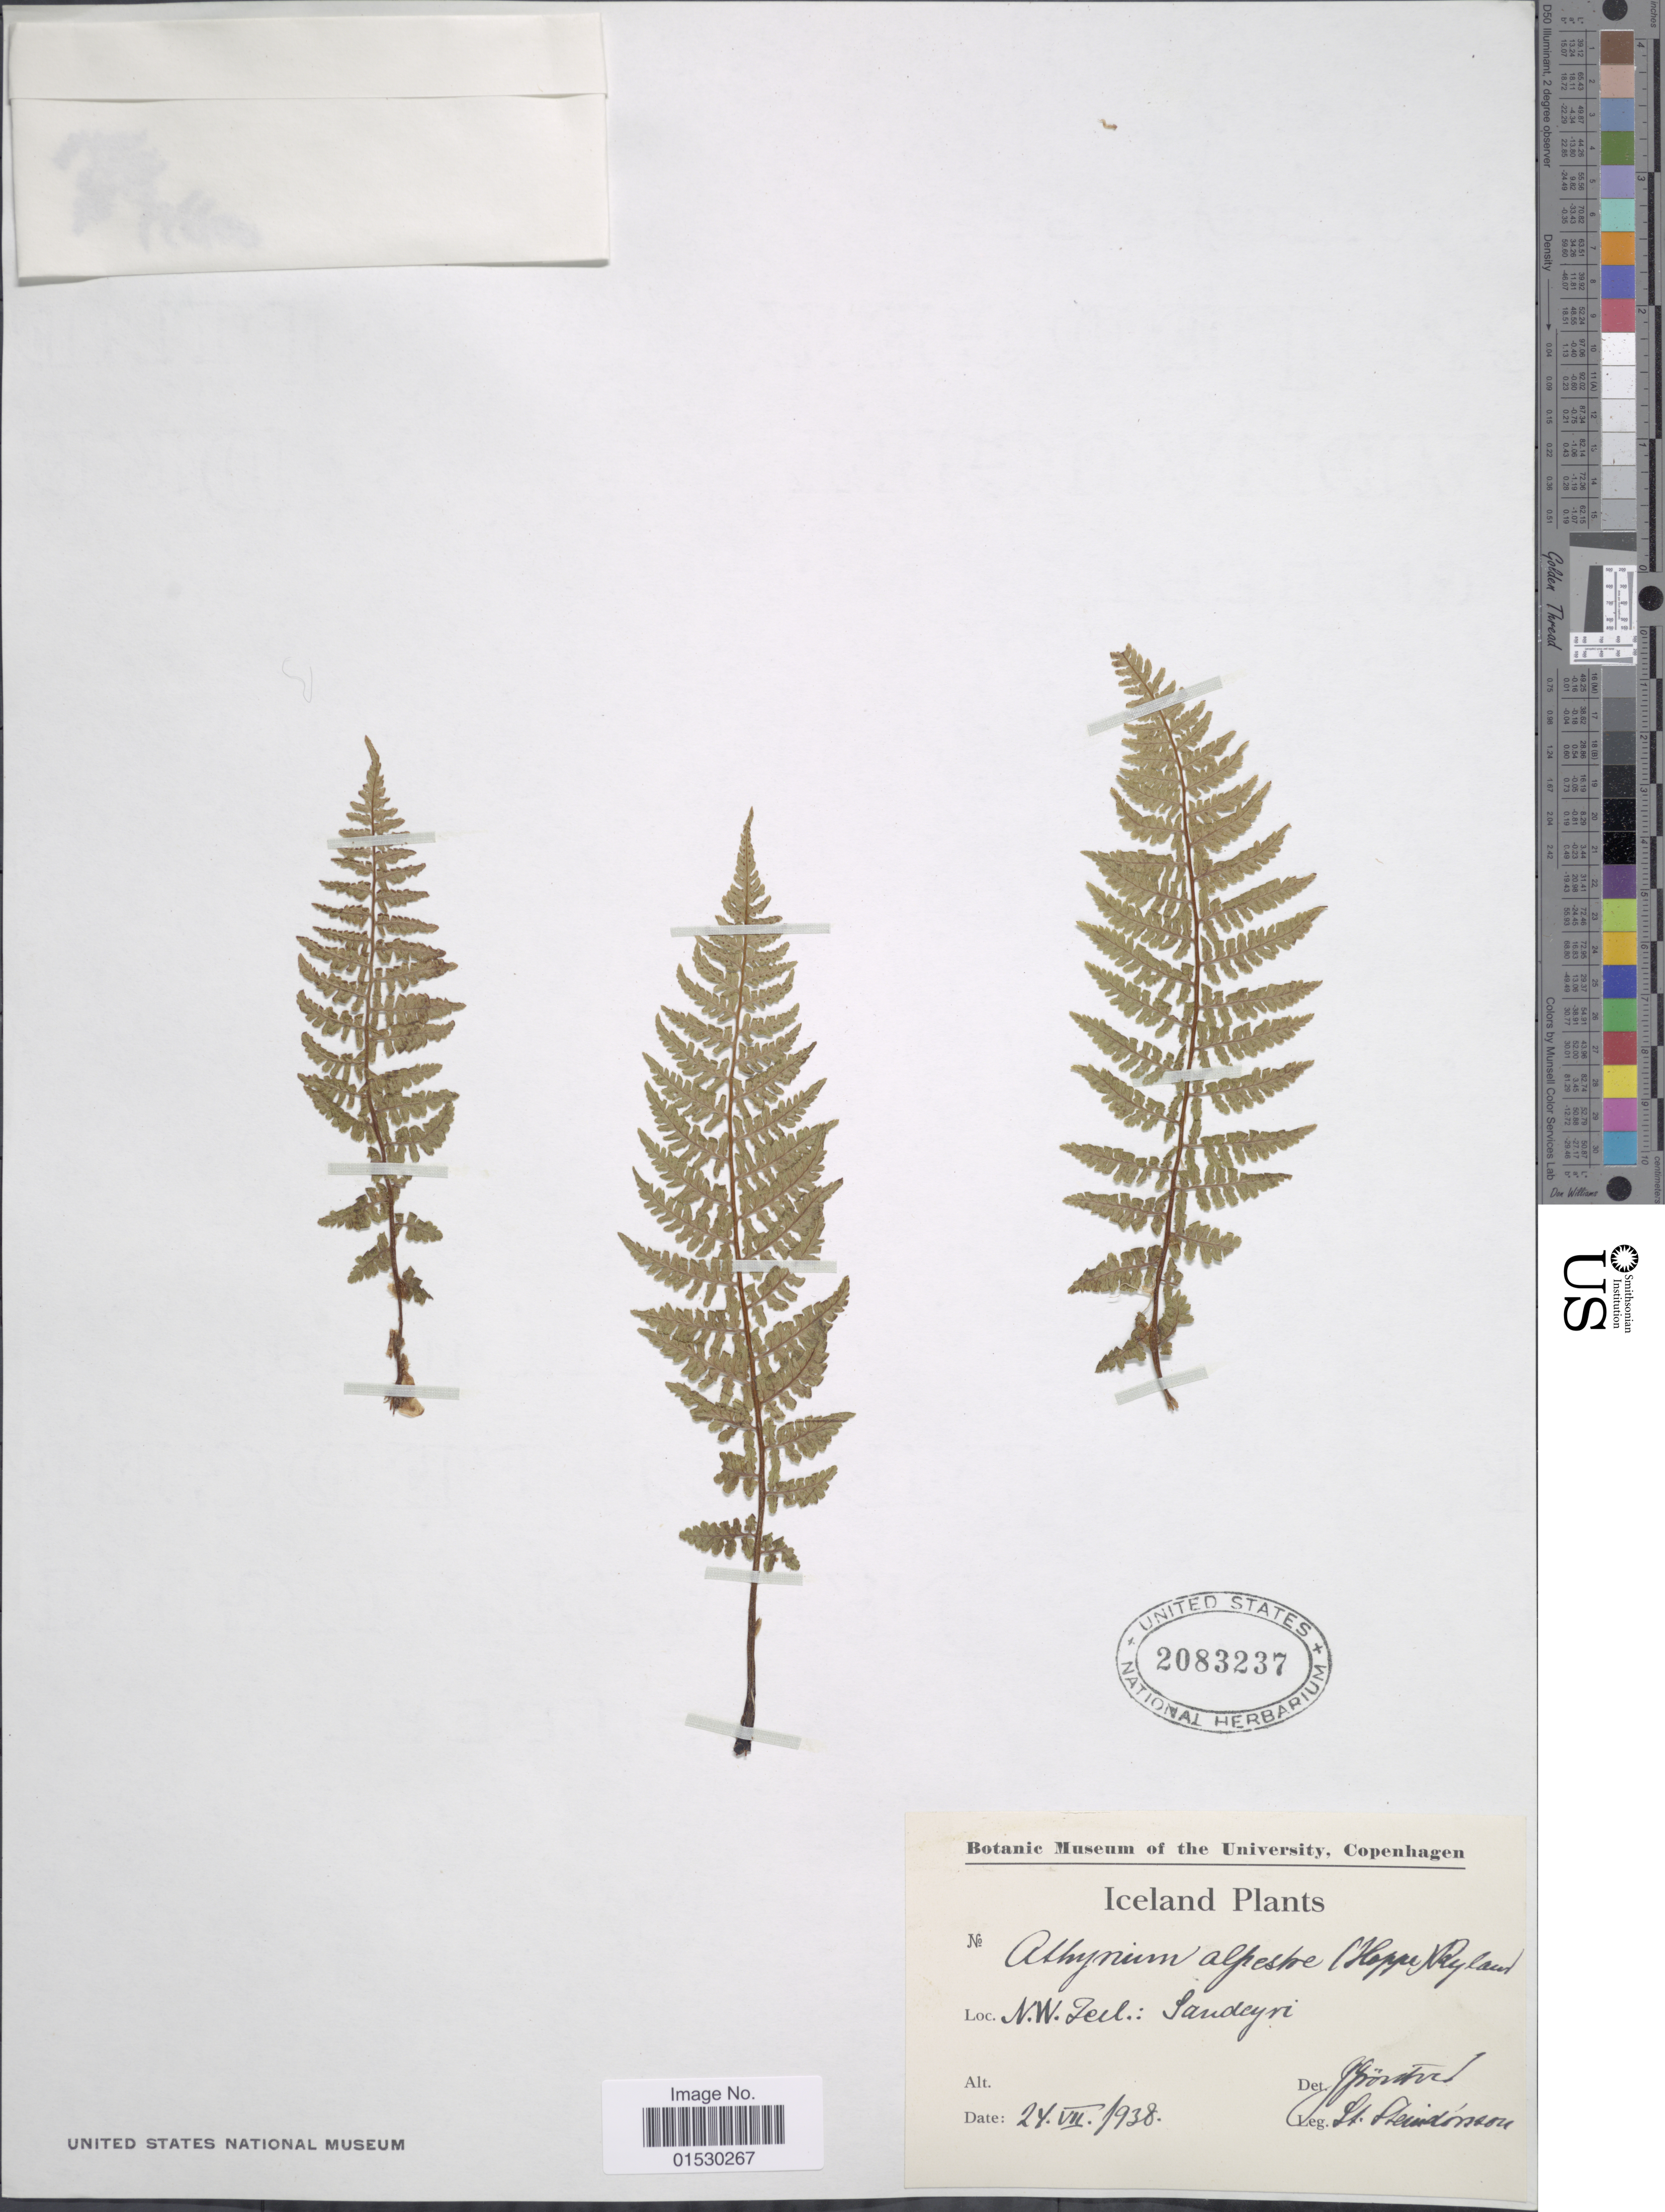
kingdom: Plantae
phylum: Tracheophyta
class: Polypodiopsida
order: Polypodiales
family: Athyriaceae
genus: Athyrium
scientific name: Athyrium alpestre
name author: (Hoppe) Rylands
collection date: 1938-07-24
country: Iceland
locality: Sandeyri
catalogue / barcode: US 2083237